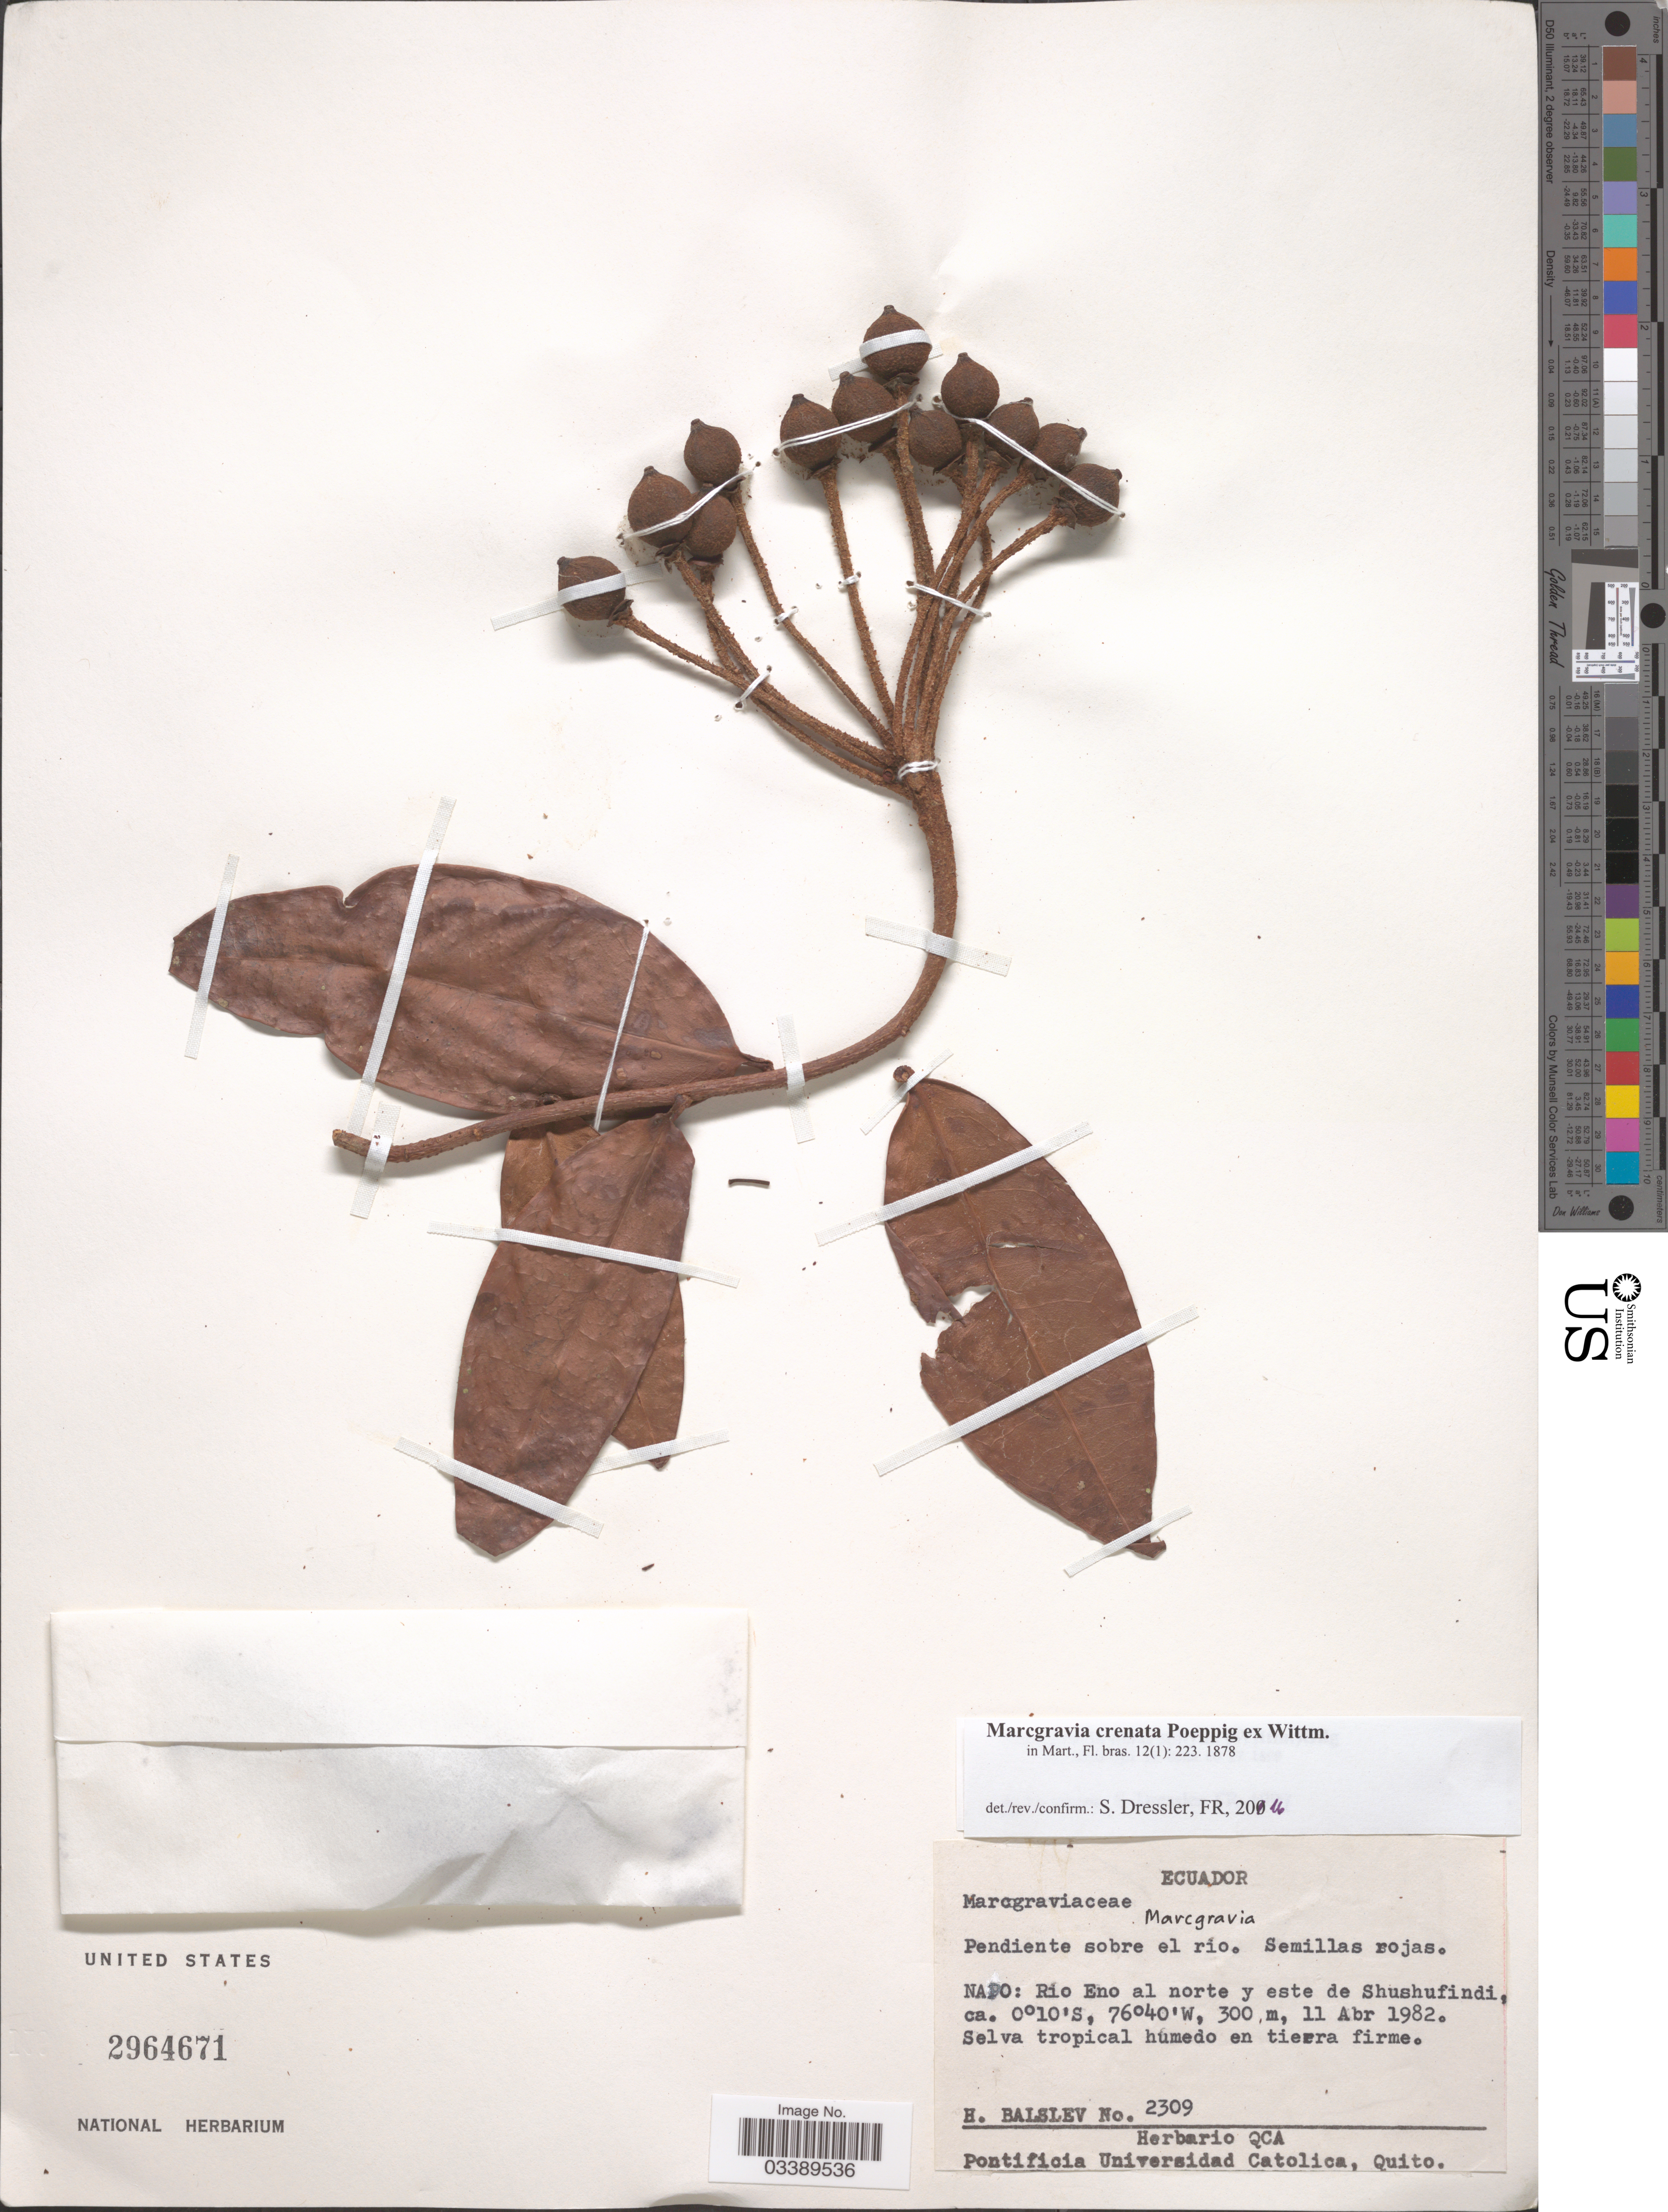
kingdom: Plantae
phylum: Tracheophyta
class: Magnoliopsida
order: Ericales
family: Marcgraviaceae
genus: Marcgravia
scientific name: Marcgravia crenata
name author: Poepp. ex Wittm.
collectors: H. Balslev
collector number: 2309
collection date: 1982-04-11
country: Ecuador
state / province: Napo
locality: Rio Eno al norte y este de Shushufindi.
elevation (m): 300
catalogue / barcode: US 2964671